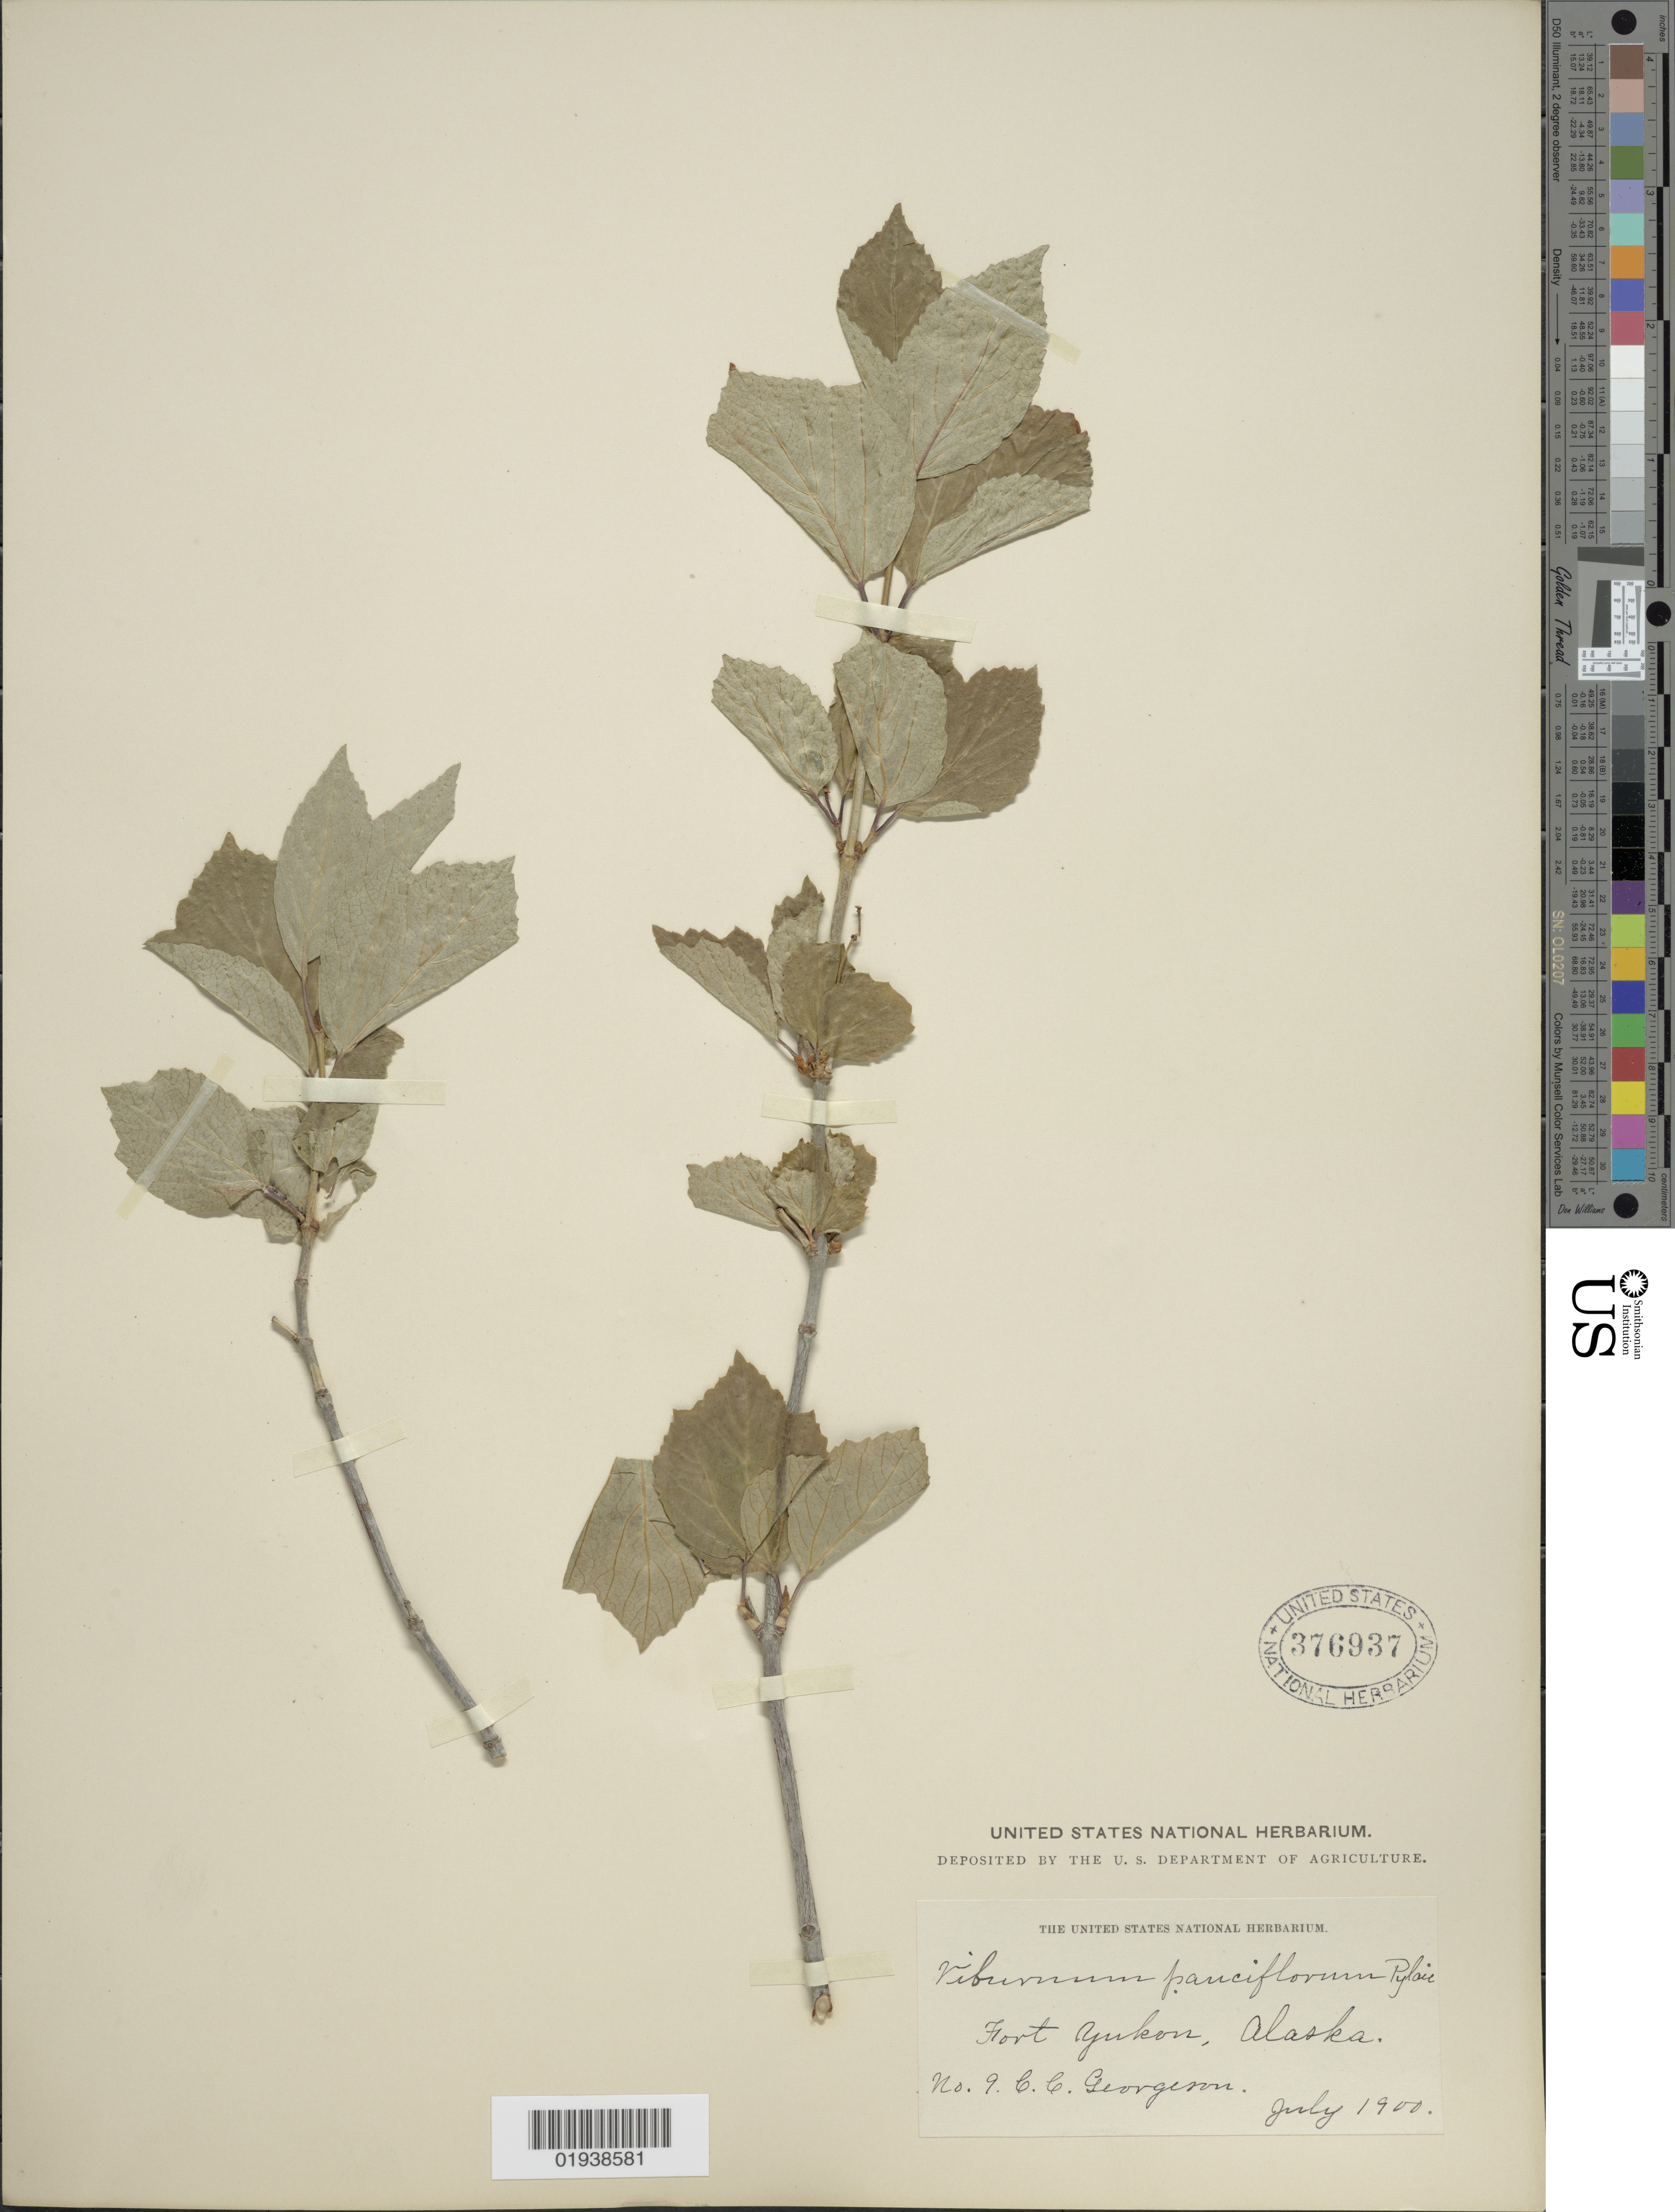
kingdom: Plantae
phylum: Tracheophyta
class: Magnoliopsida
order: Dipsacales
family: Viburnaceae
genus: Viburnum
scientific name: Viburnum edule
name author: (Michx.) Raf.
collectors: C. Georgeson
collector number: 9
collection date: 1900-07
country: United States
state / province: Alaska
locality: Fort Yukon.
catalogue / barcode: US 376937